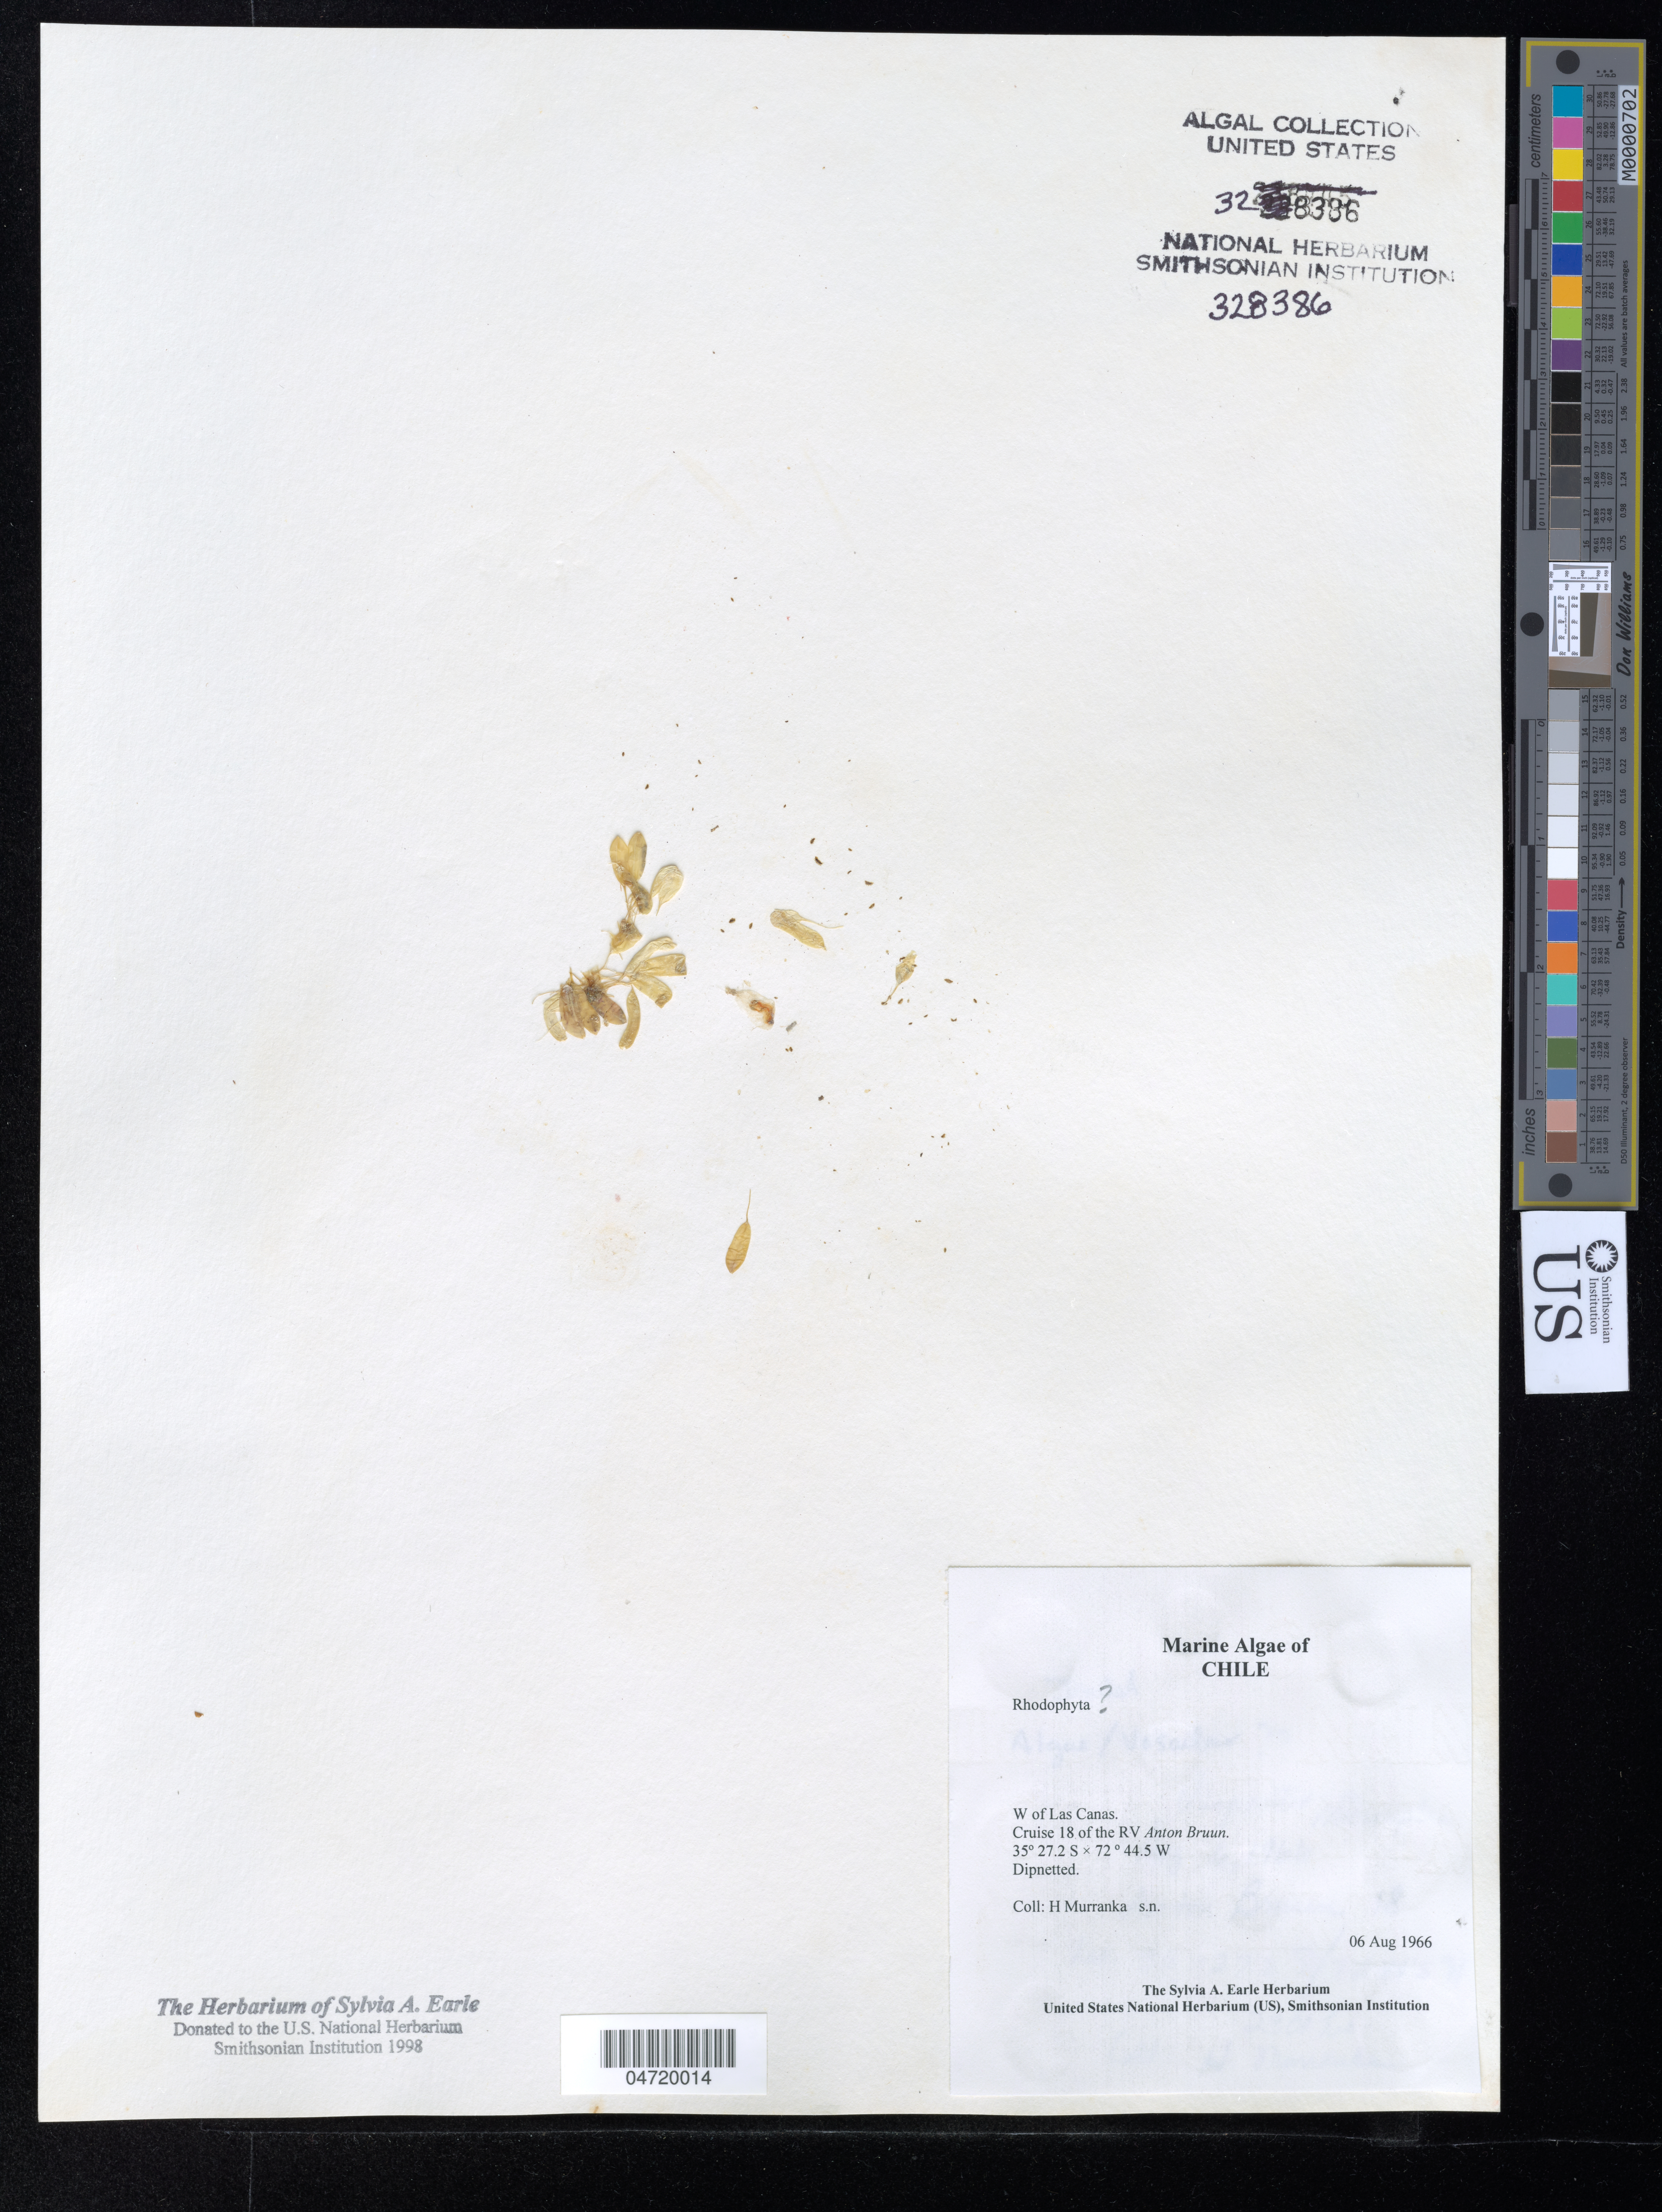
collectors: H. Murranka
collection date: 1966-08-06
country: Chile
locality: W. of Las Canas. Cruise 18 of the RV Anton Bruun.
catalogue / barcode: US 328386